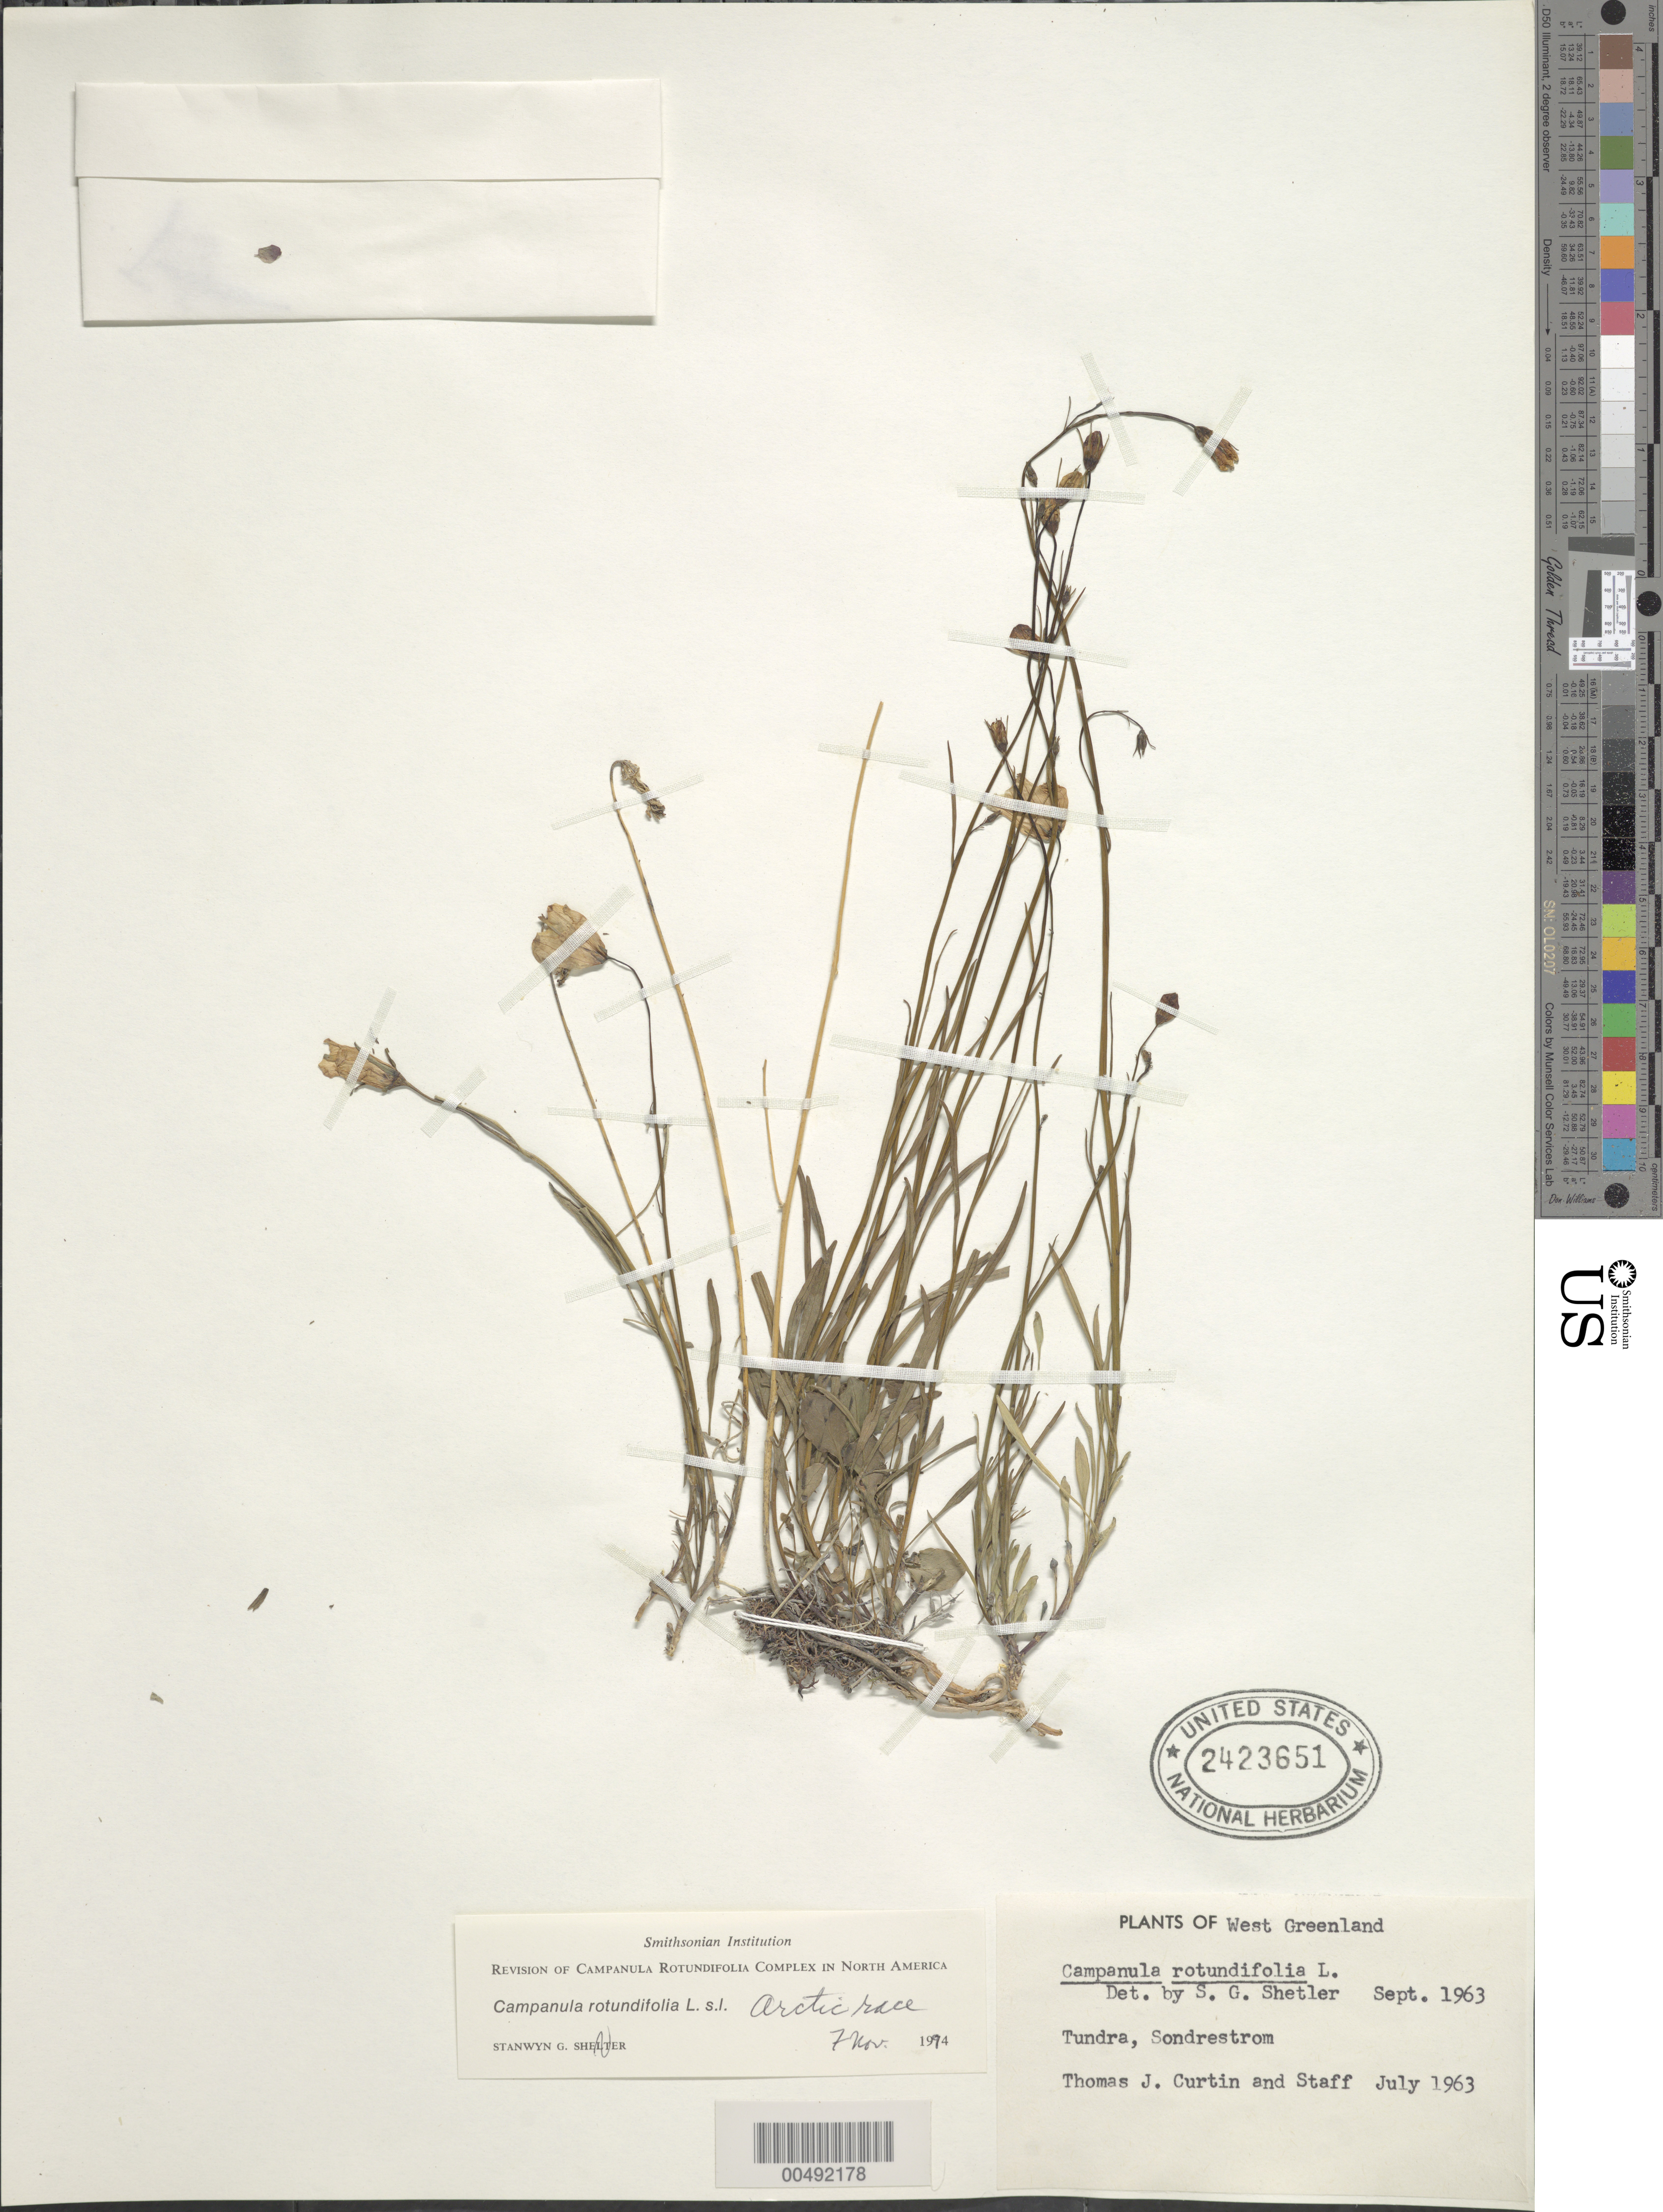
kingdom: Plantae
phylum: Tracheophyta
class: Magnoliopsida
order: Asterales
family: Campanulaceae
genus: Campanula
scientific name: Campanula rotundifolia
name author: L.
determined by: Shetler, Stanwyn G., (US), NMNH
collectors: T. Curtin & Staff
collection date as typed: Jul 1963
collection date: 1963-07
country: Greenland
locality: Sondrestrom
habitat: tundra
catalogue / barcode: US 2423651